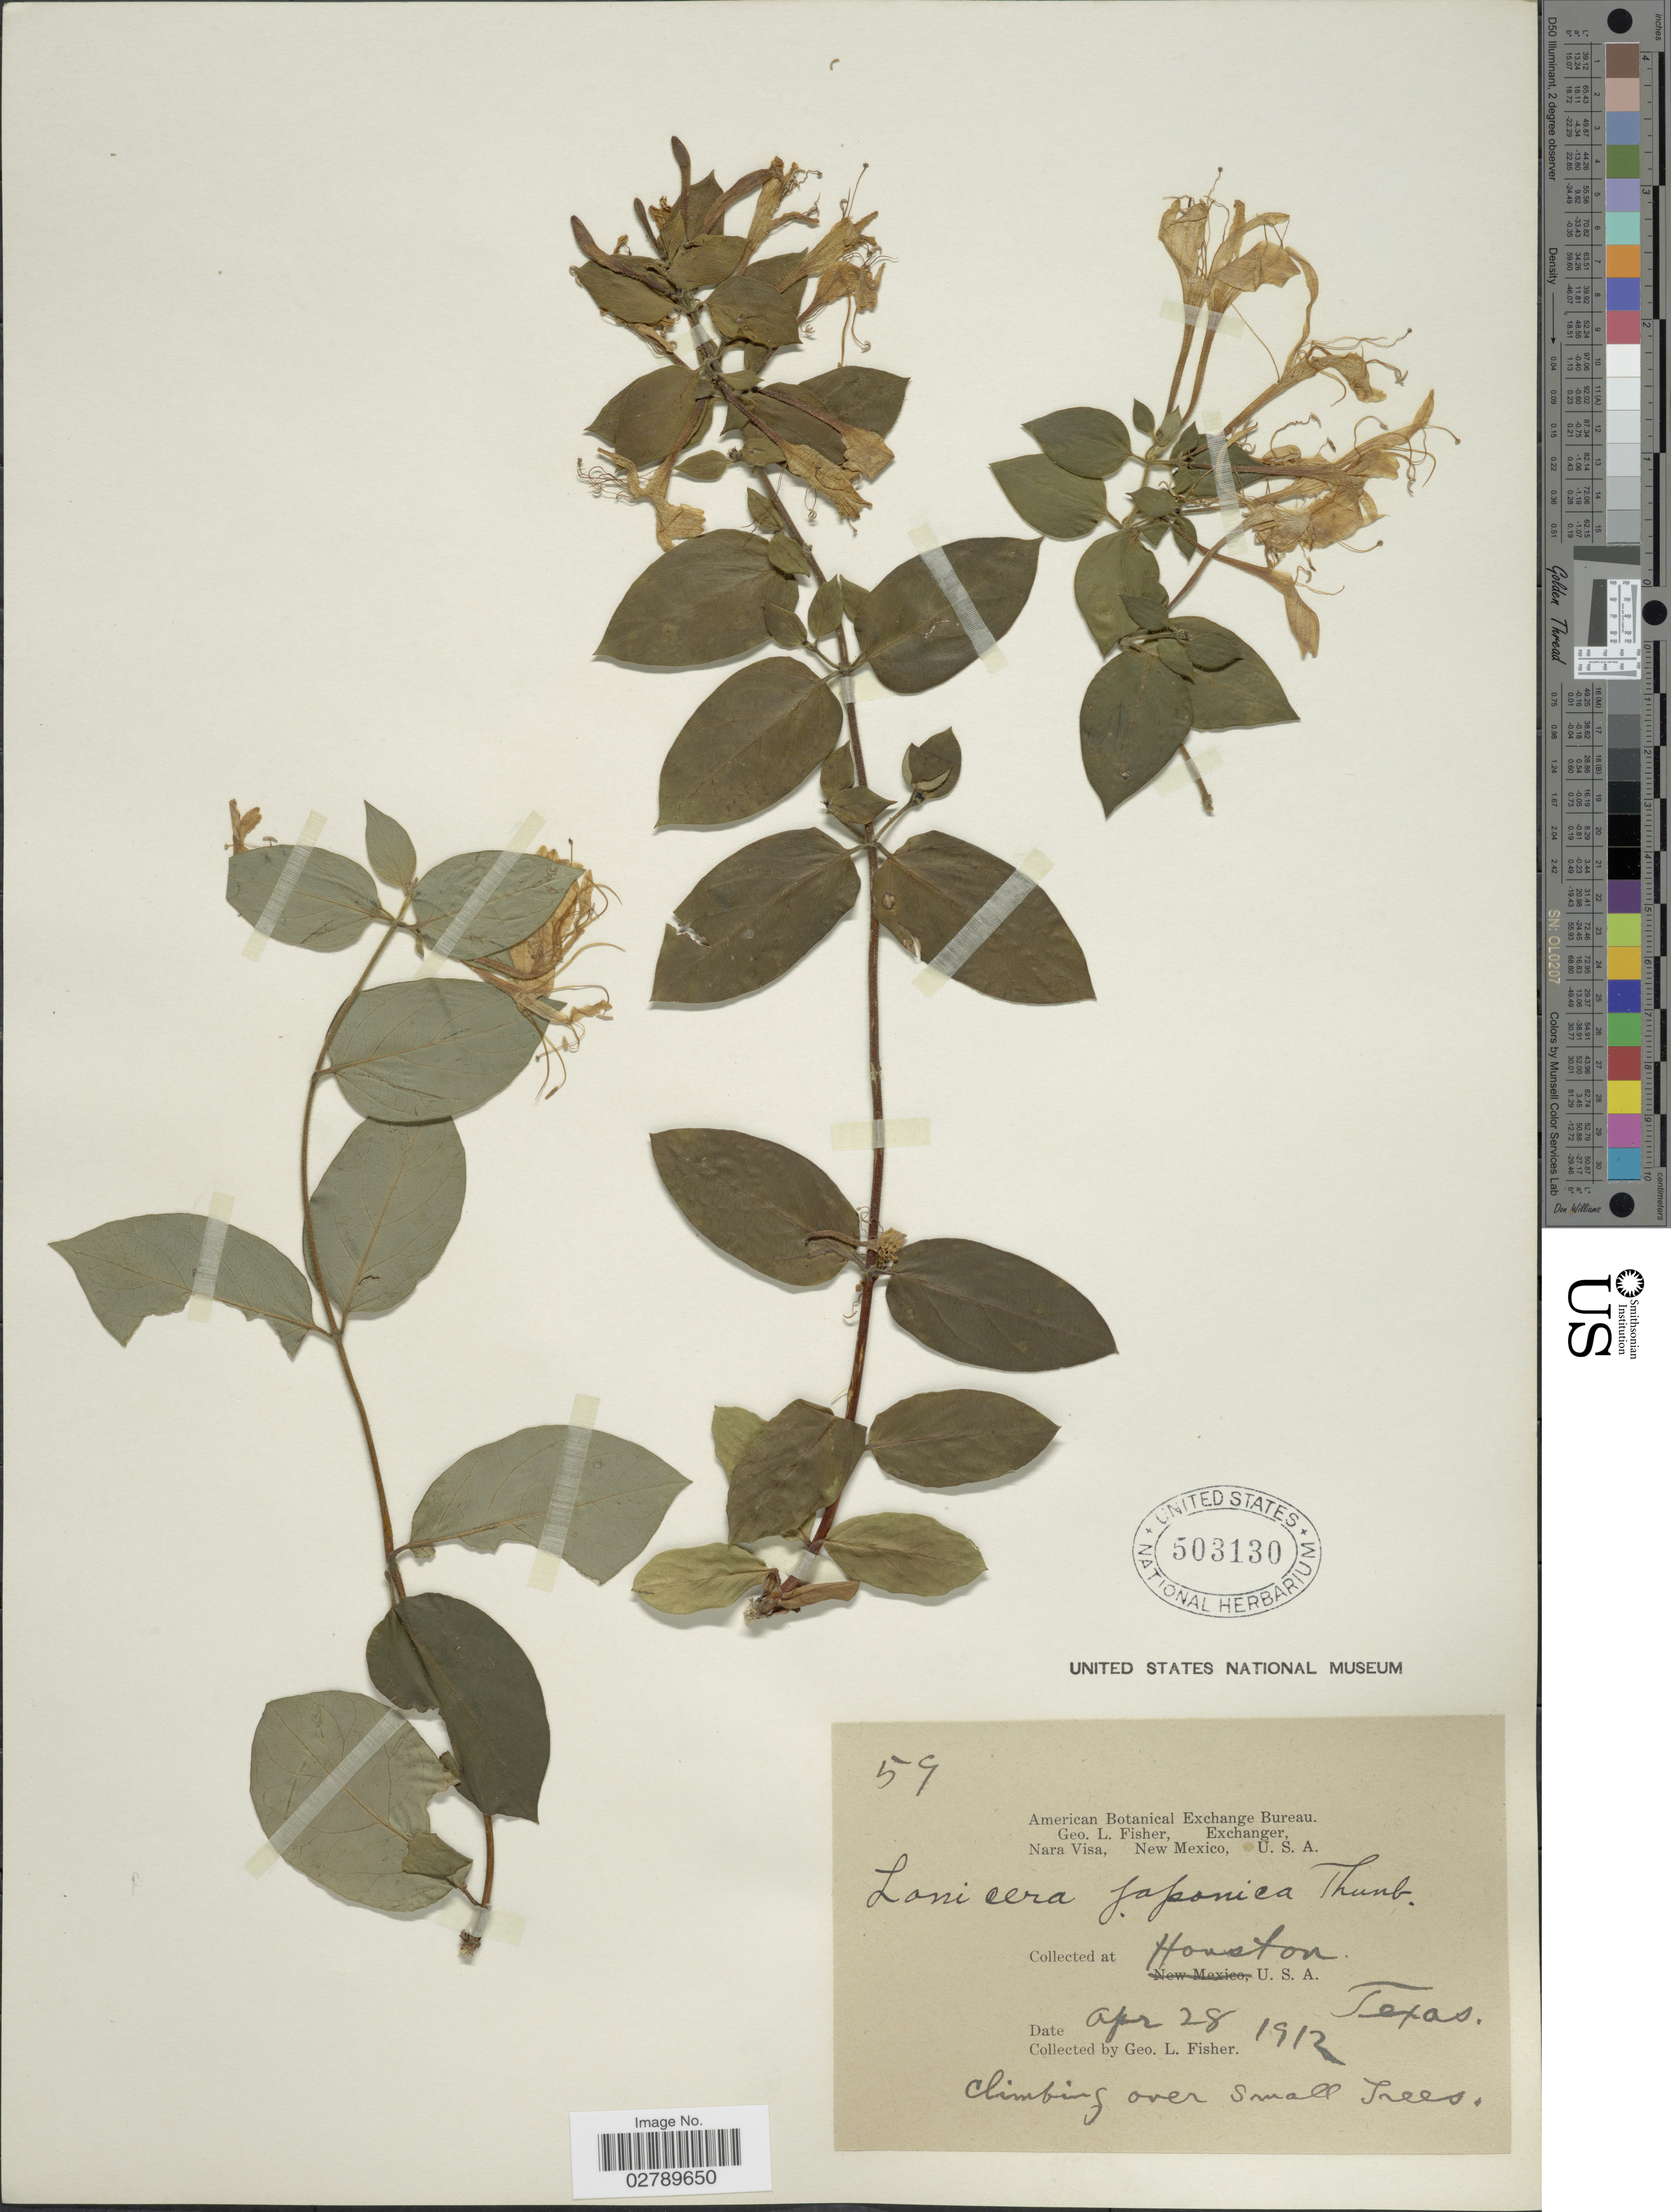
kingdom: Plantae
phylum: Tracheophyta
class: Magnoliopsida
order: Dipsacales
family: Caprifoliaceae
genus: Lonicera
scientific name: Lonicera japonica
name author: Thunb.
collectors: G. L. Fisher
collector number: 59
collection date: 1912-04-28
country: United States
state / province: Texas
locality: Houston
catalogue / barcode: US 503130